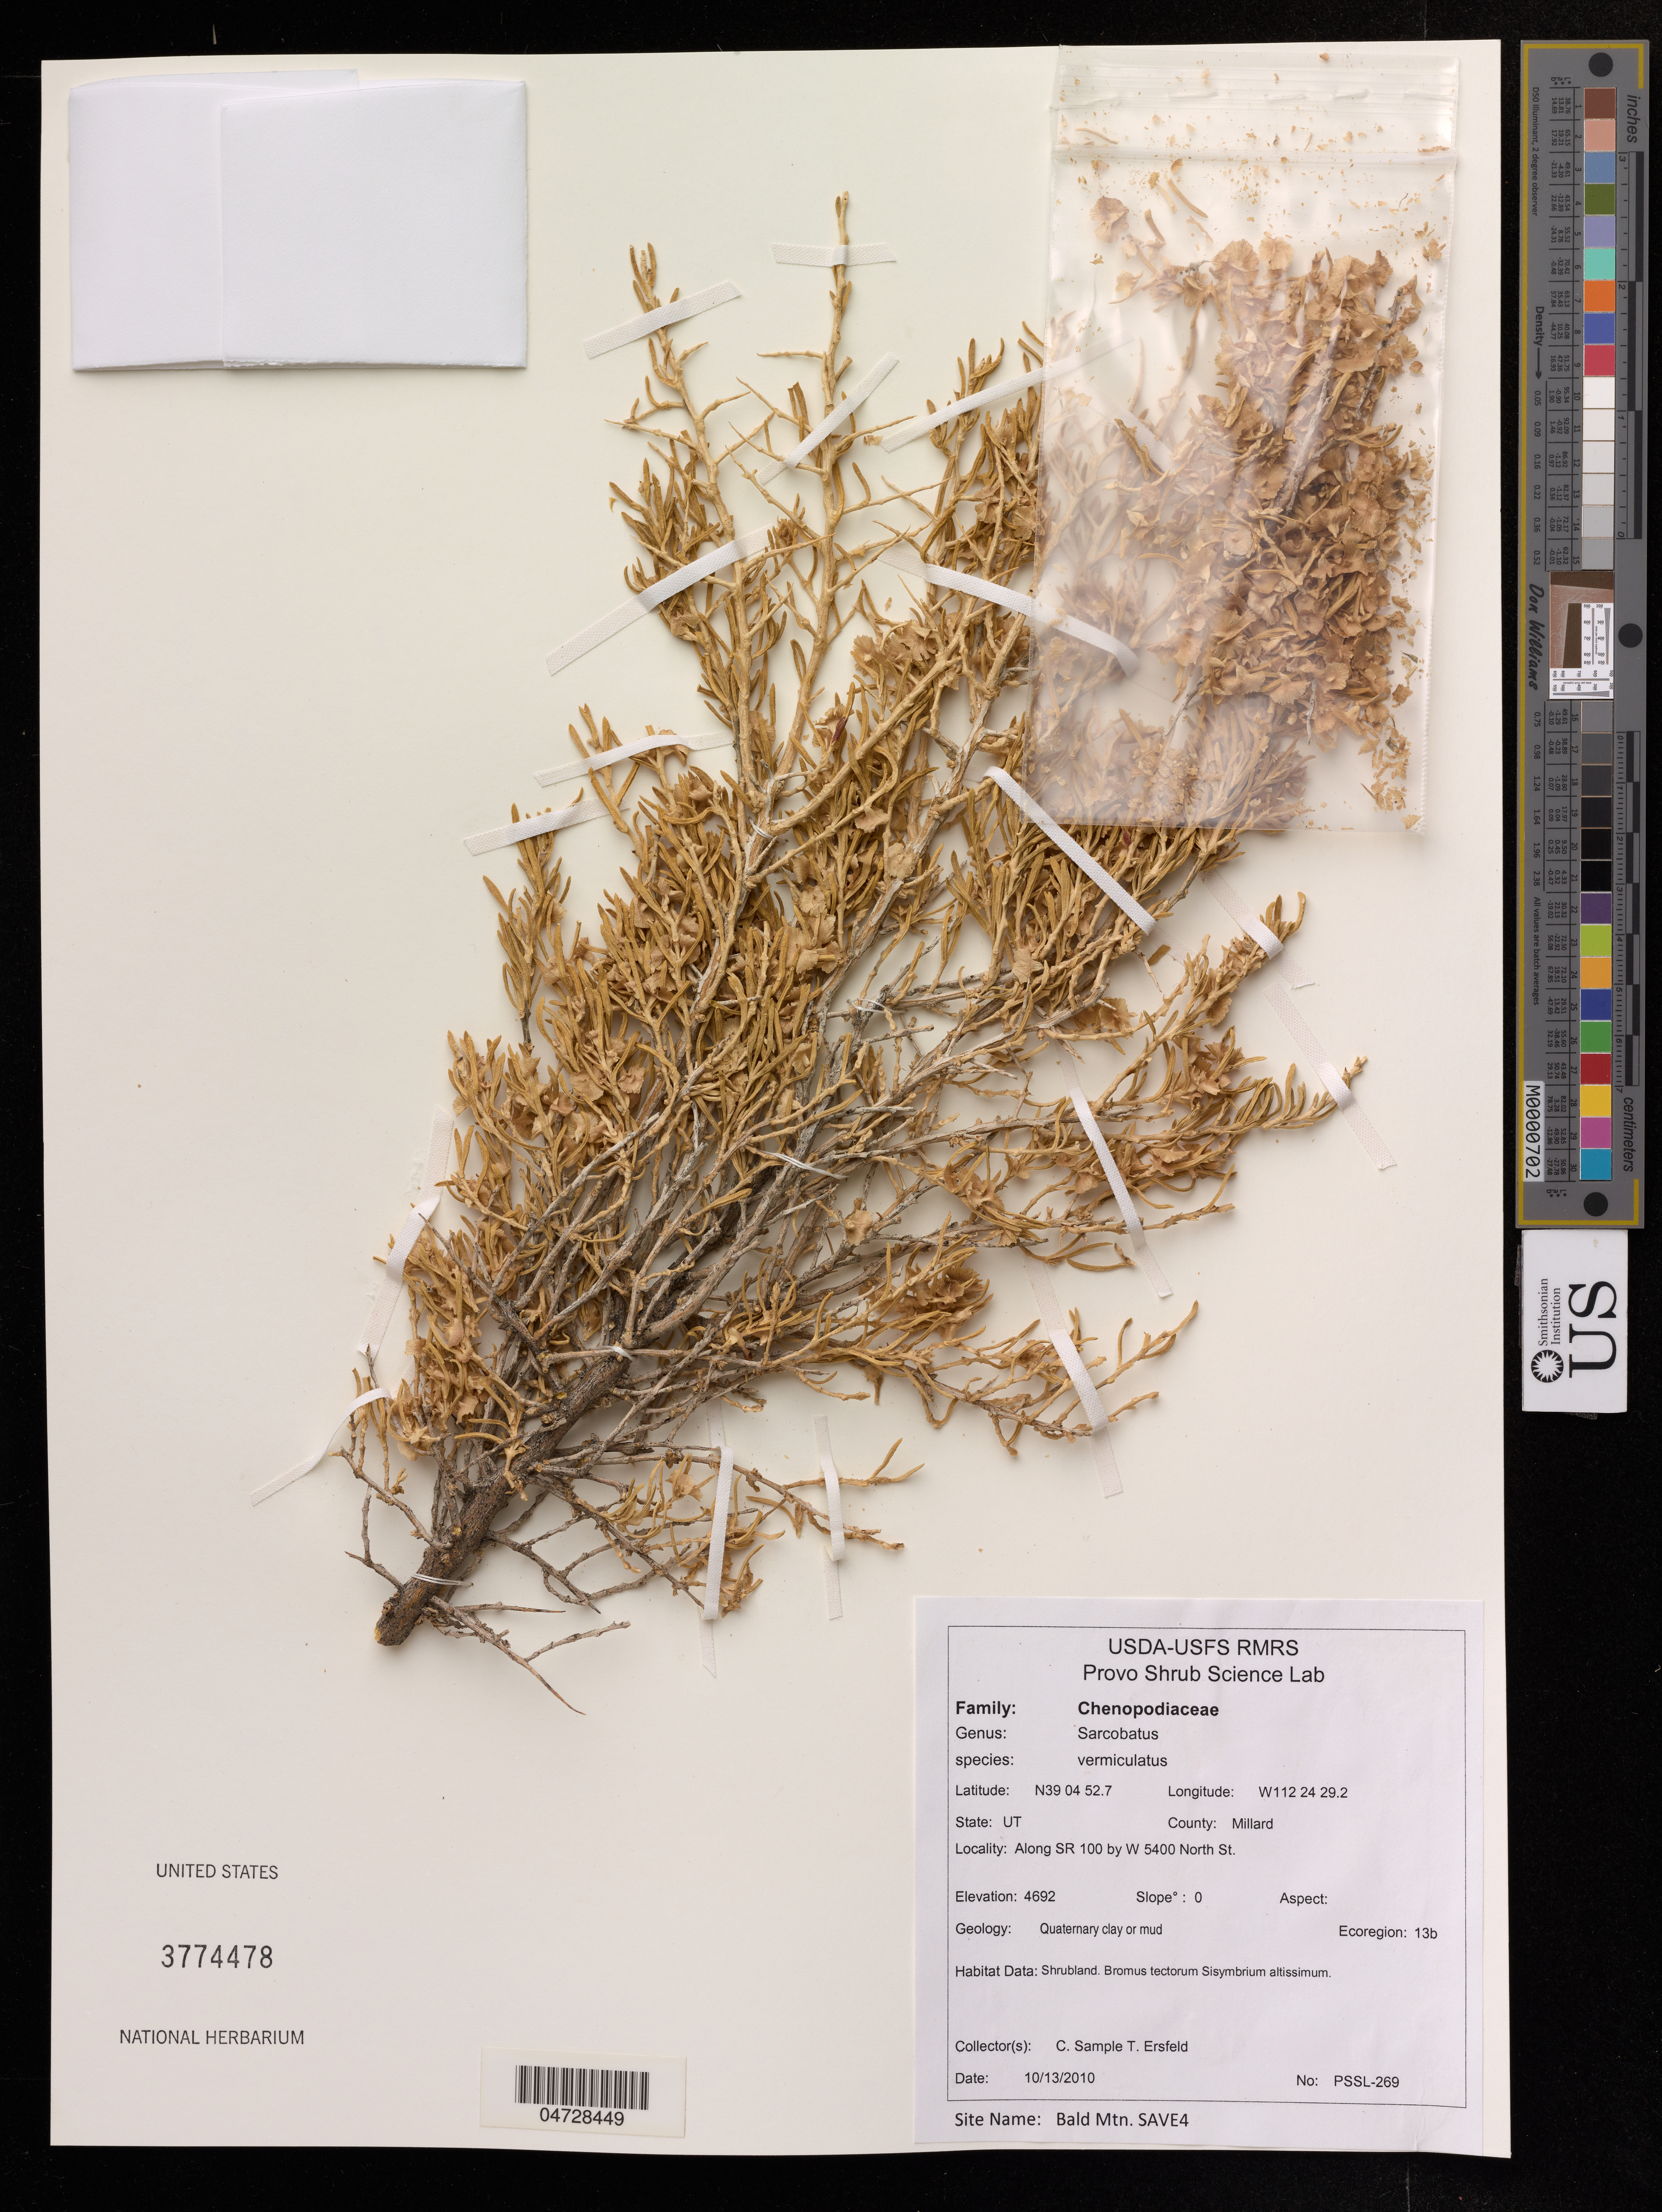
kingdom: Plantae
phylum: Tracheophyta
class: Magnoliopsida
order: Caryophyllales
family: Sarcobataceae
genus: Sarcobatus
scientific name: Sarcobatus vermiculatus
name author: (Hook.) Torr.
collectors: C. Sample & T. Ersfeld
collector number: PSSL-269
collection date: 2010-12-10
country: United States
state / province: Utah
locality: Millard. Along SR 100 by W 5400 North St.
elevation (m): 1430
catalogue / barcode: US 3774478